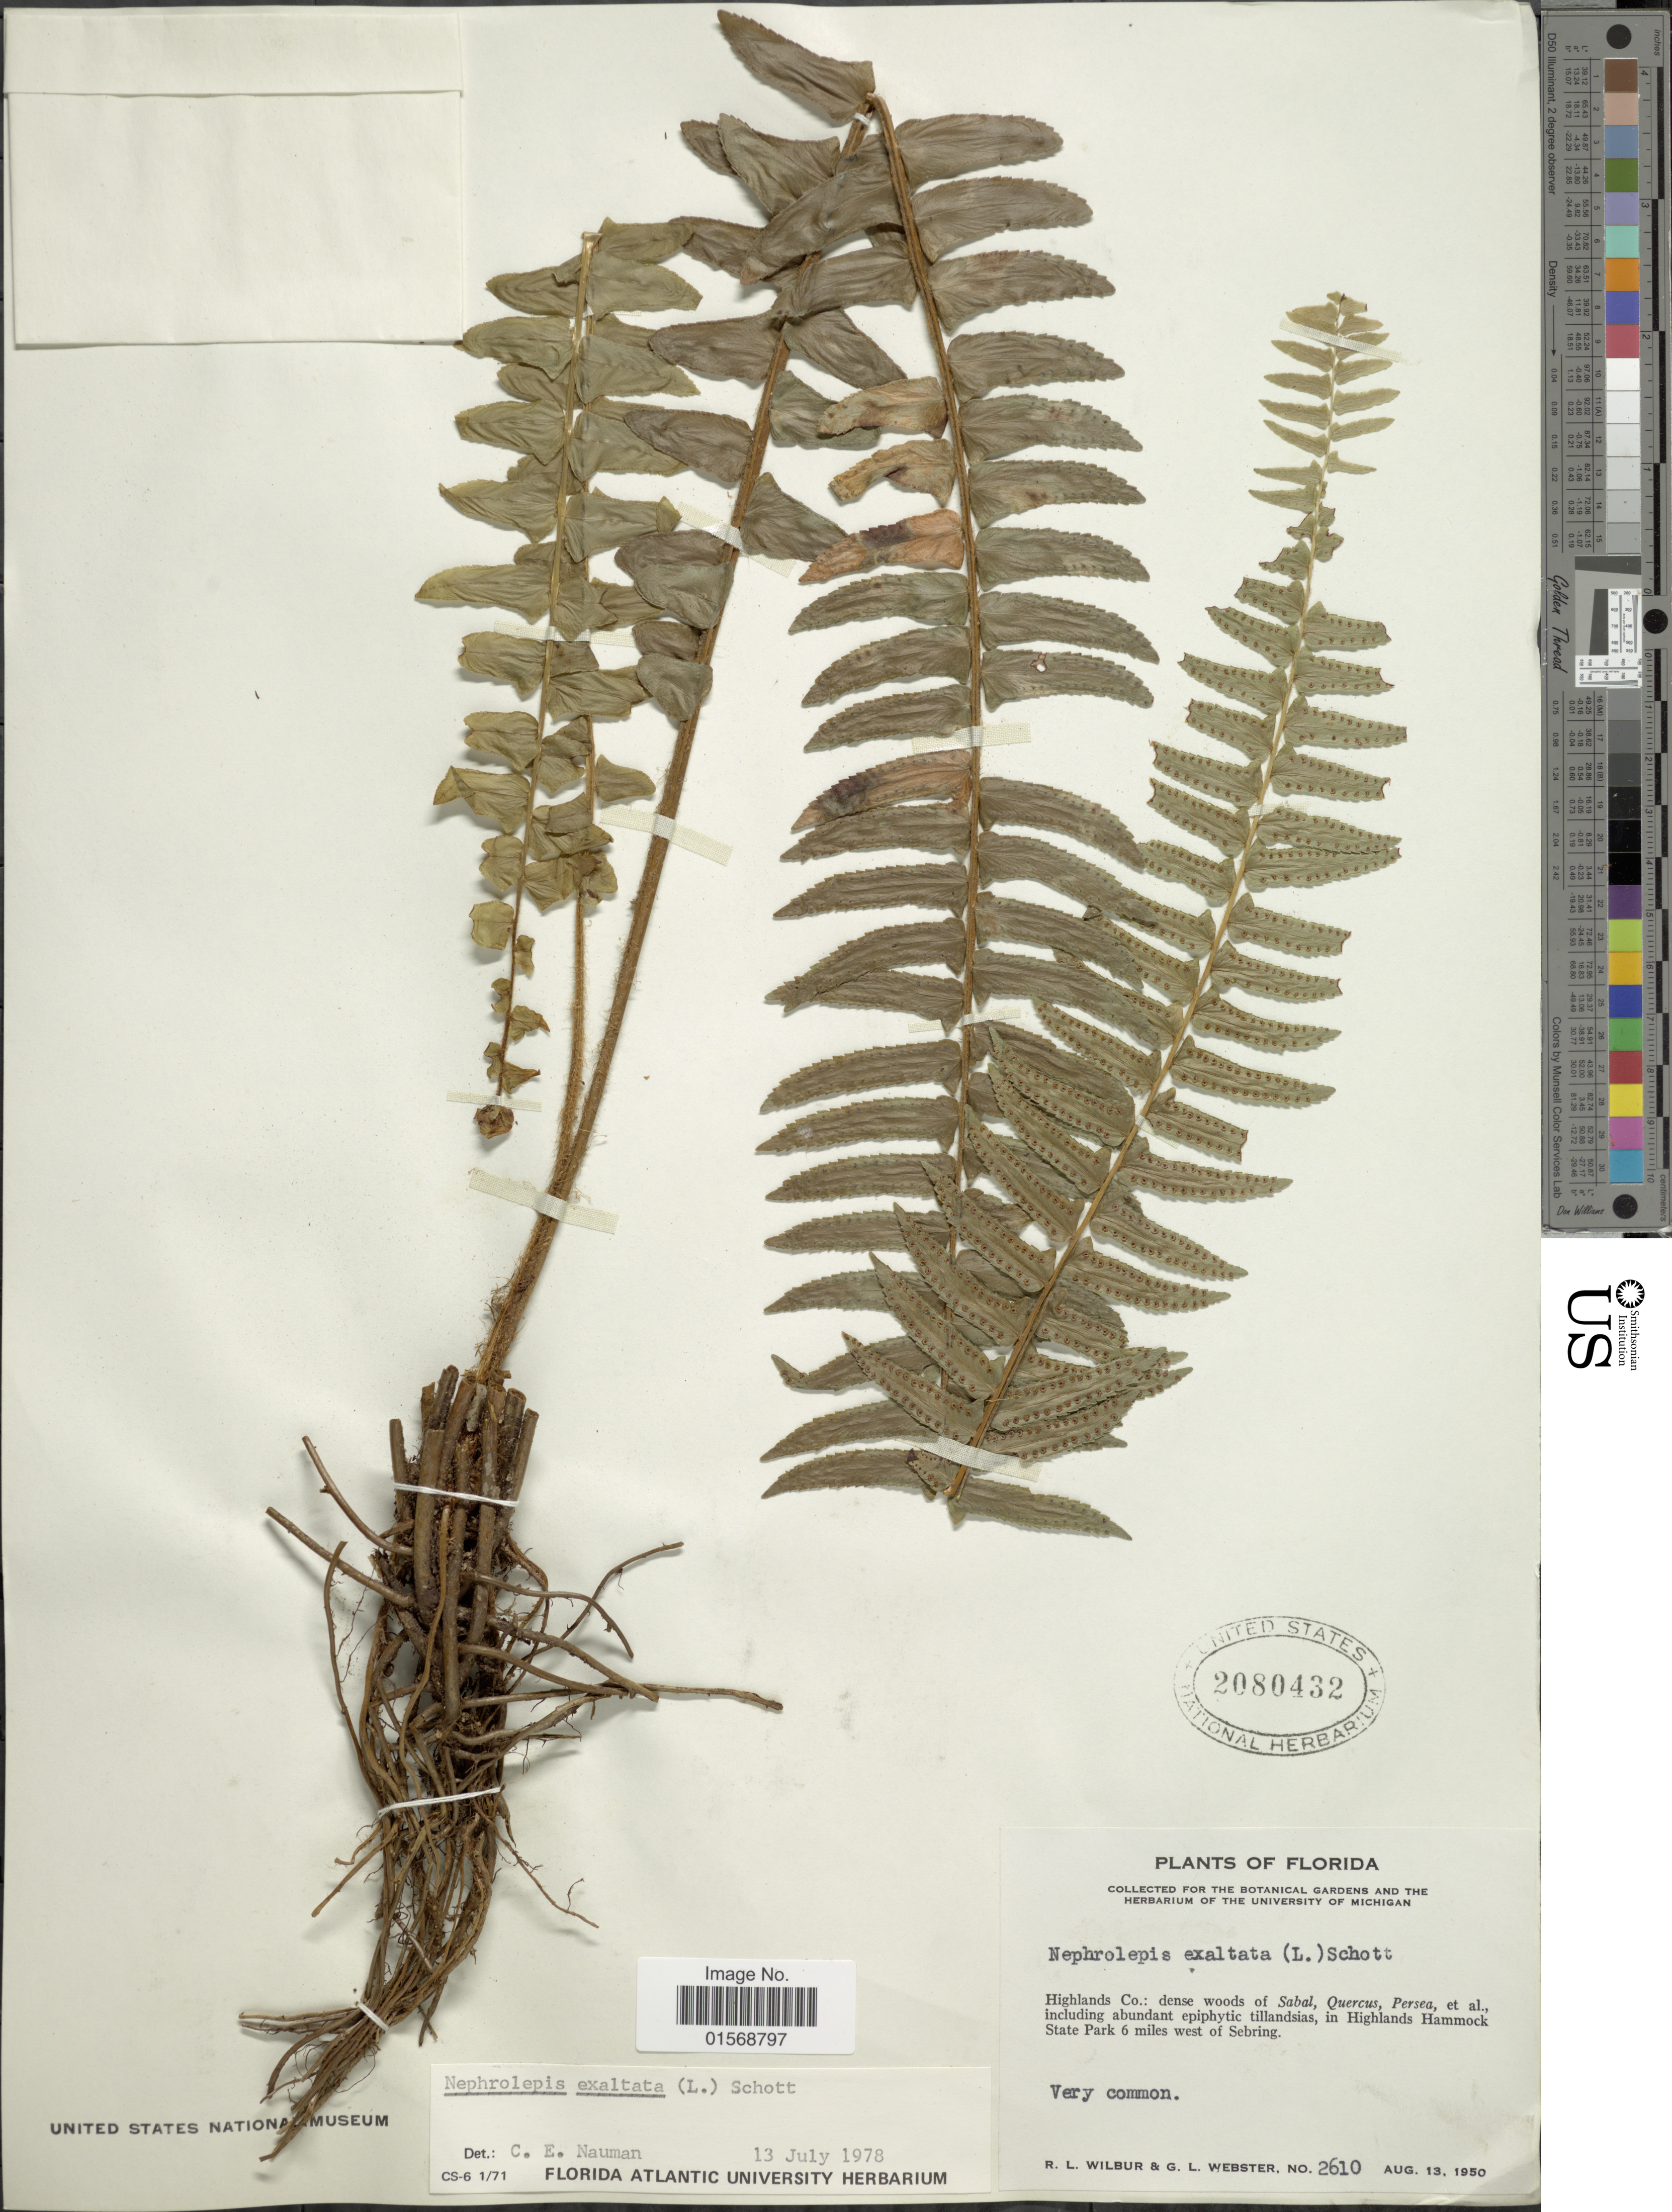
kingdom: Plantae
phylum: Tracheophyta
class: Polypodiopsida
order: Polypodiales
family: Nephrolepidaceae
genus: Nephrolepis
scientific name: Nephrolepis exaltata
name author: (L.) Schott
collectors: R. L. Wilbur & G. L. Webster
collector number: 2610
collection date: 1950-08-13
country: United States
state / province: Florida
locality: Florida, Highlands Co.: In Highlands Hammock State Park 6 miles west of Sebring.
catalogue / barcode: US 2080432